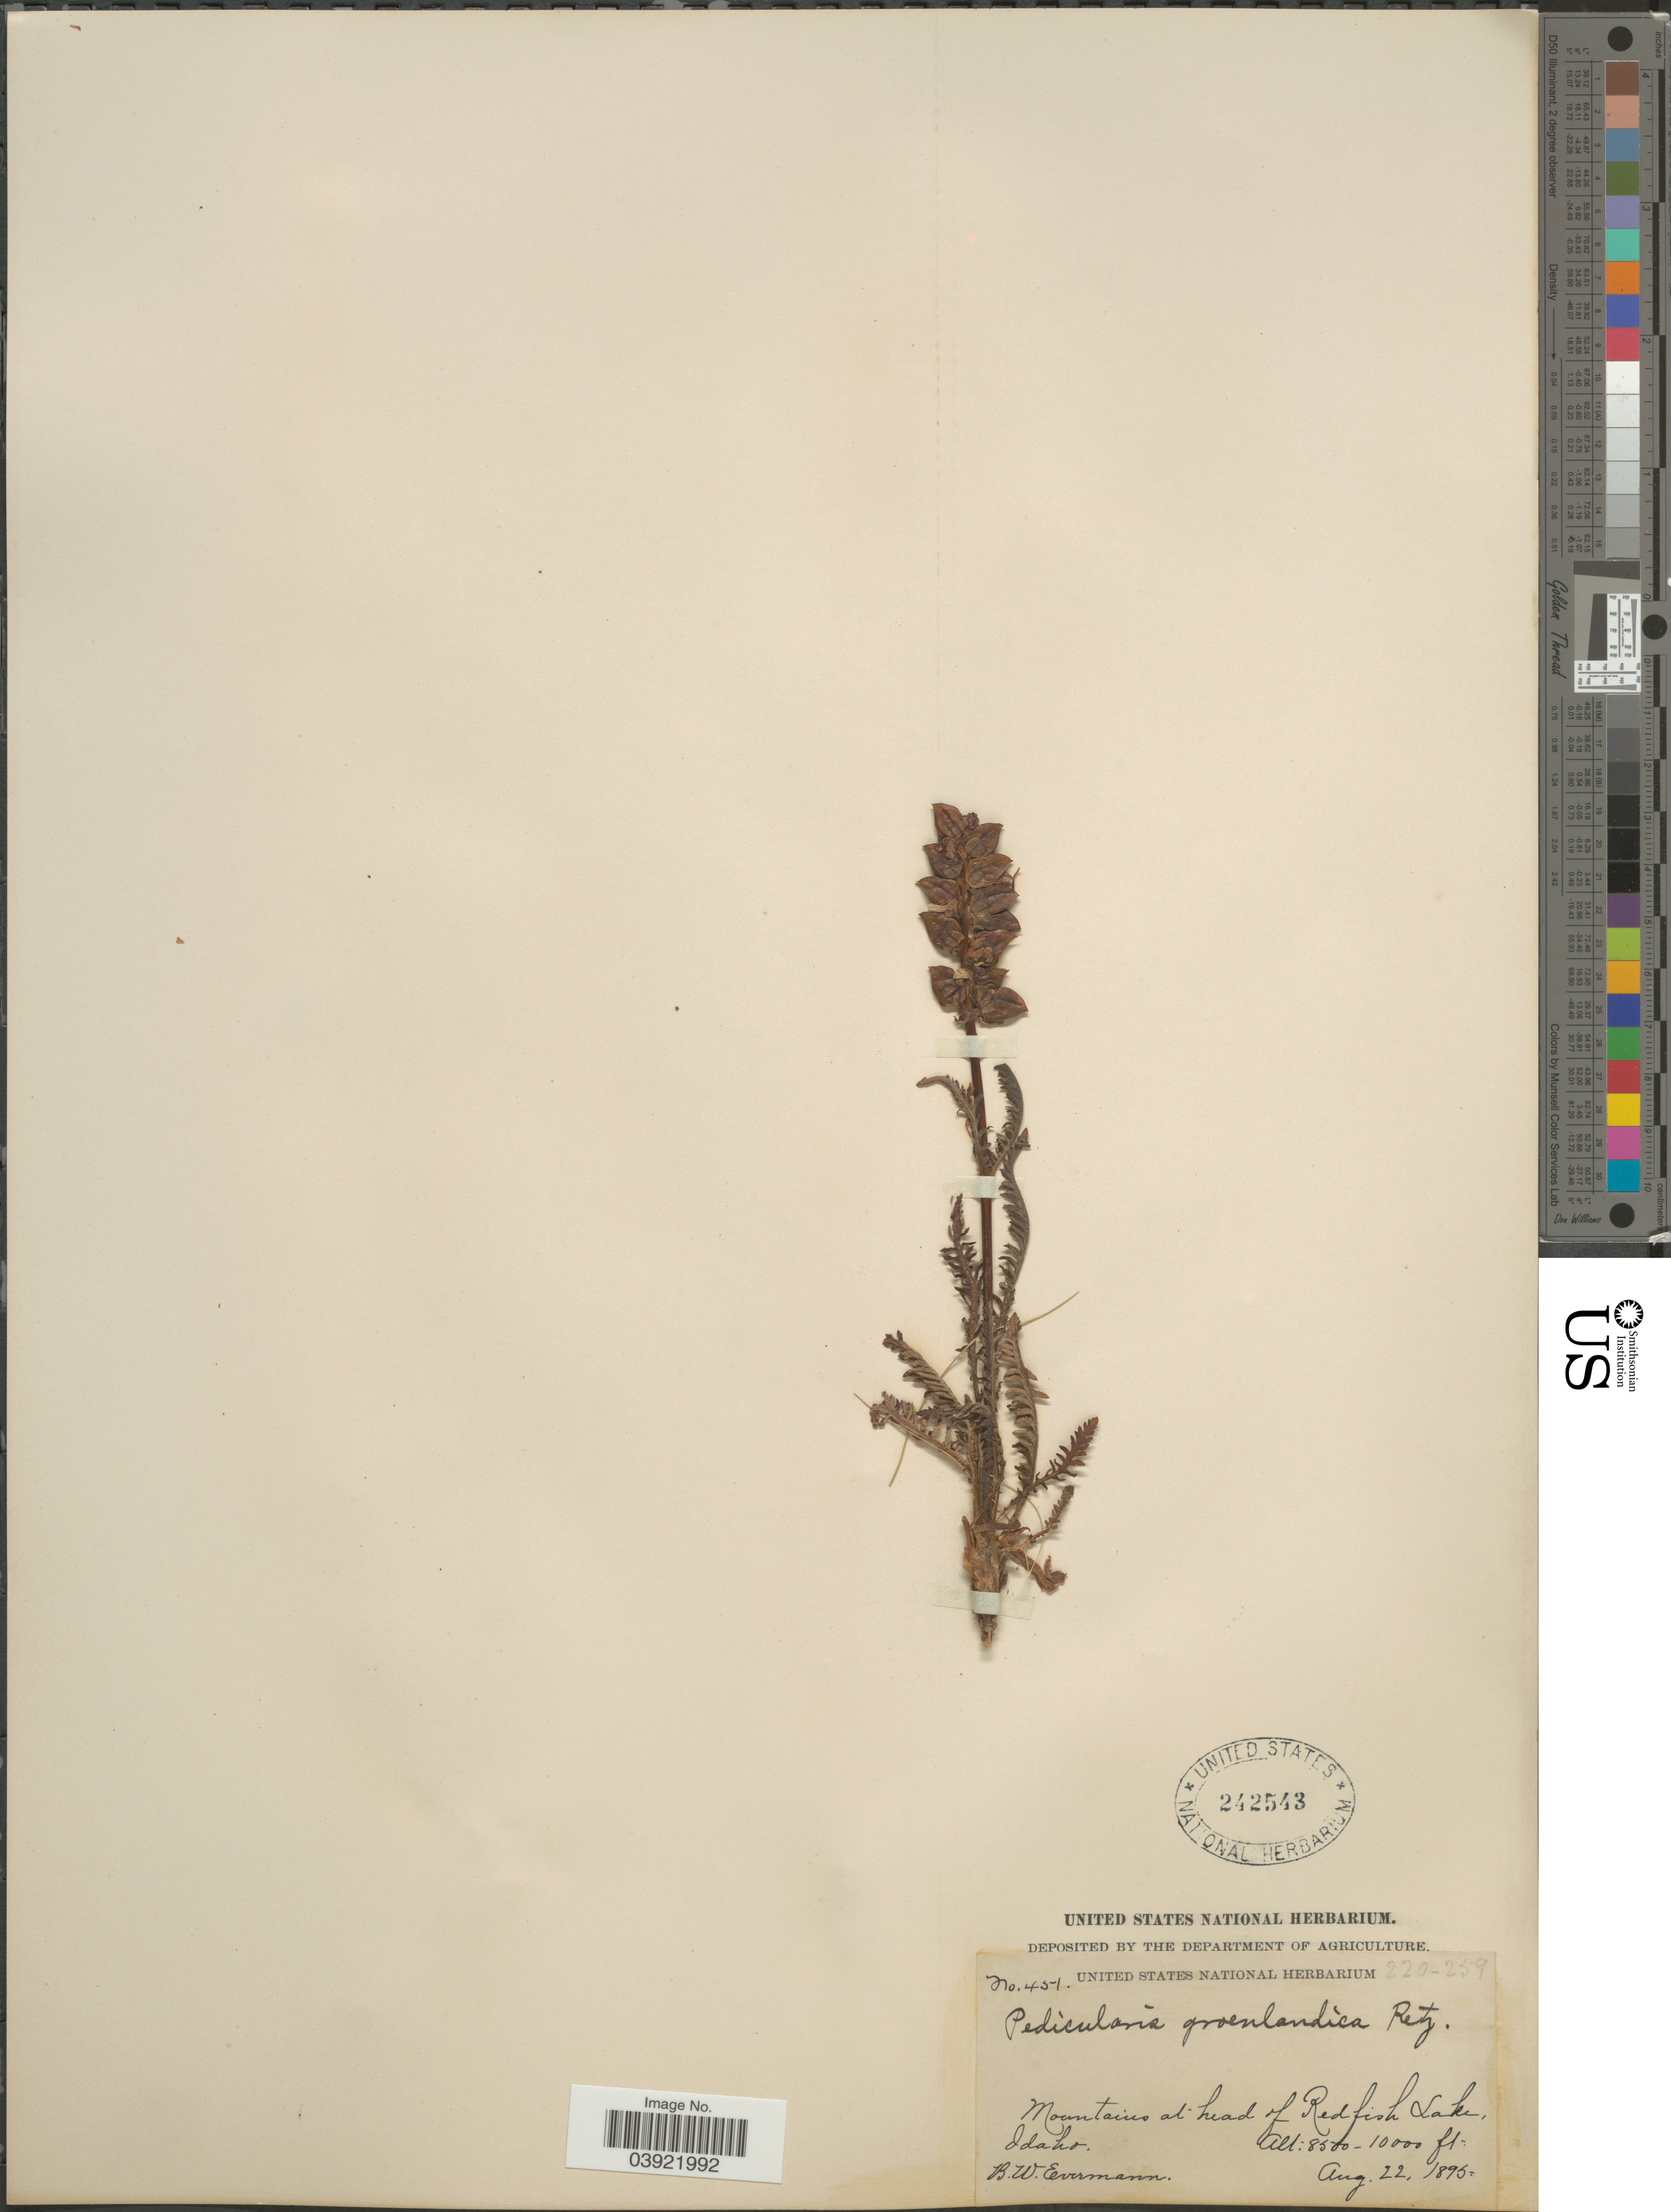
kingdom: Plantae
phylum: Tracheophyta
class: Magnoliopsida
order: Lamiales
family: Orobanchaceae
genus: Pedicularis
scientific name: Pedicularis groenlandica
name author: Retz.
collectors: B. W. Evermann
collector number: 451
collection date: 1895-08-22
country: United States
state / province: Idaho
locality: Mountains at head of Redfish Lake.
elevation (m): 2591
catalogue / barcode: US 242543